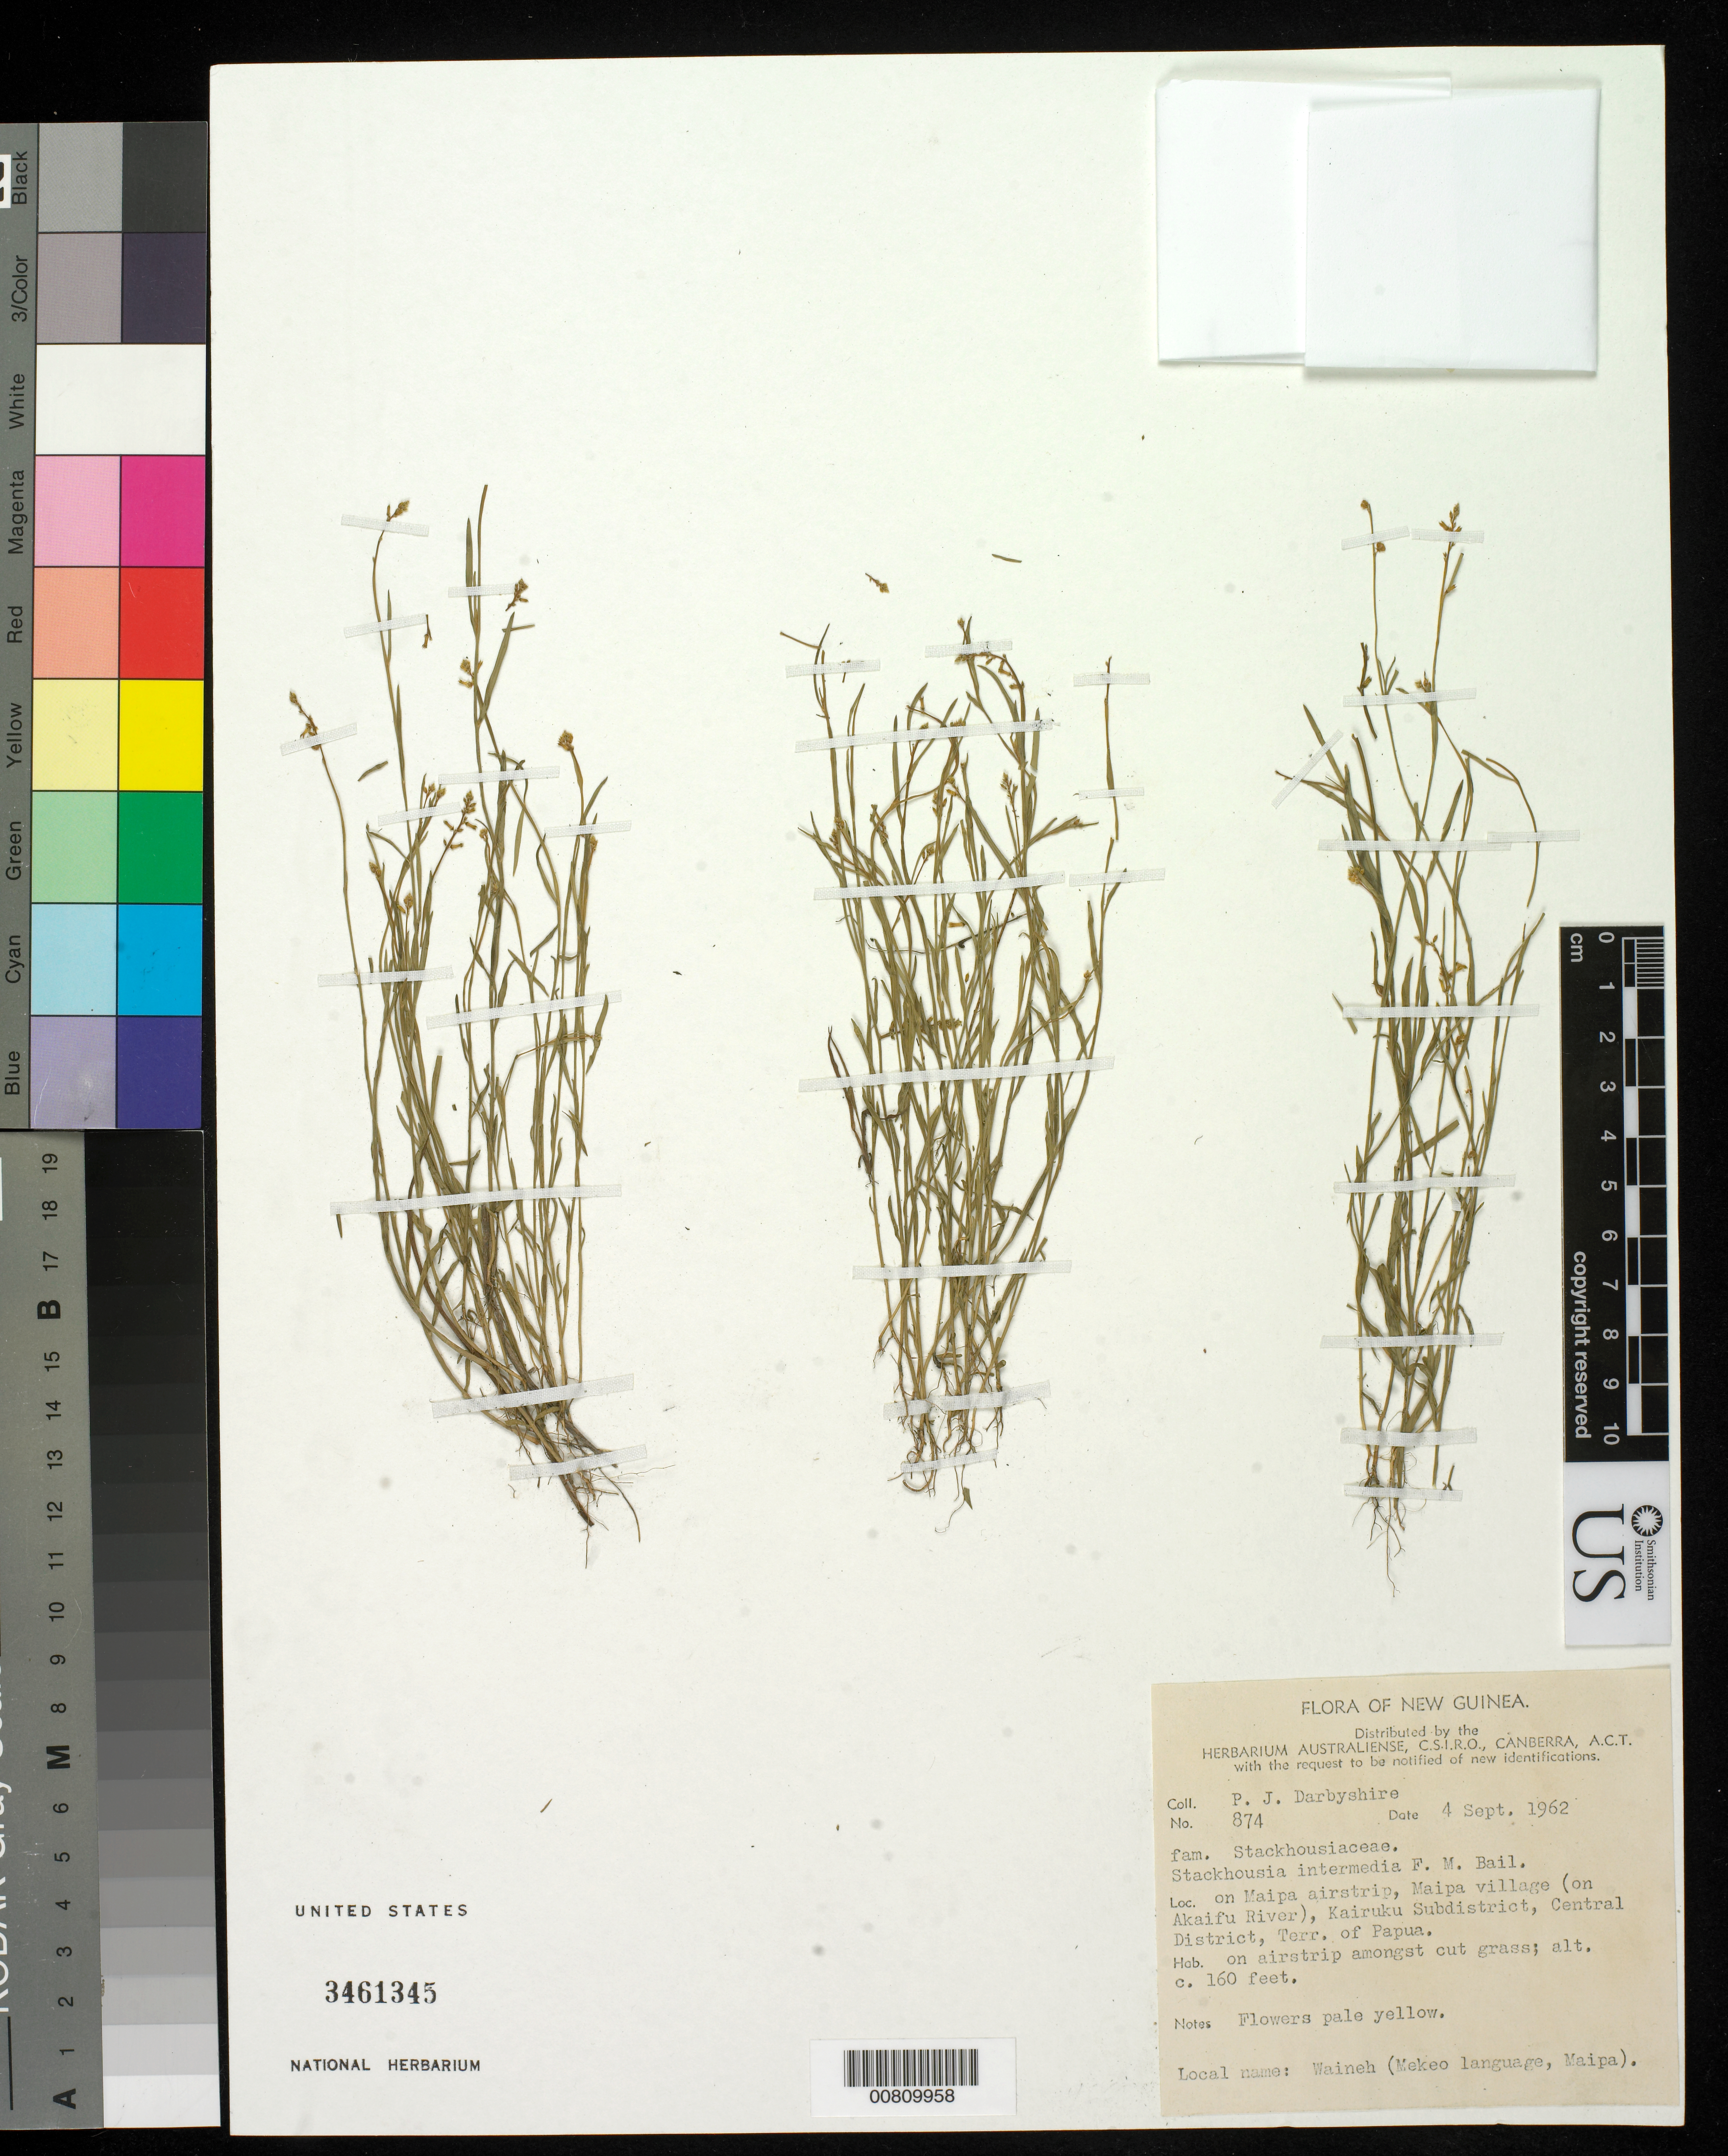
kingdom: Plantae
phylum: Tracheophyta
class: Magnoliopsida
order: Celastrales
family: Celastraceae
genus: Stackhousia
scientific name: Stackhousia intermedia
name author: F.M. Bailey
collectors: P. Darbyshire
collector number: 874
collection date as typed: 04 Sep 1962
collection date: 1962-09-04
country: Papua New Guinea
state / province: Central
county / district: Kairuku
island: New Guinea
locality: Maipa Airstrip, near Maipa village, Kairuku Subdist.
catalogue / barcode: US 3461345